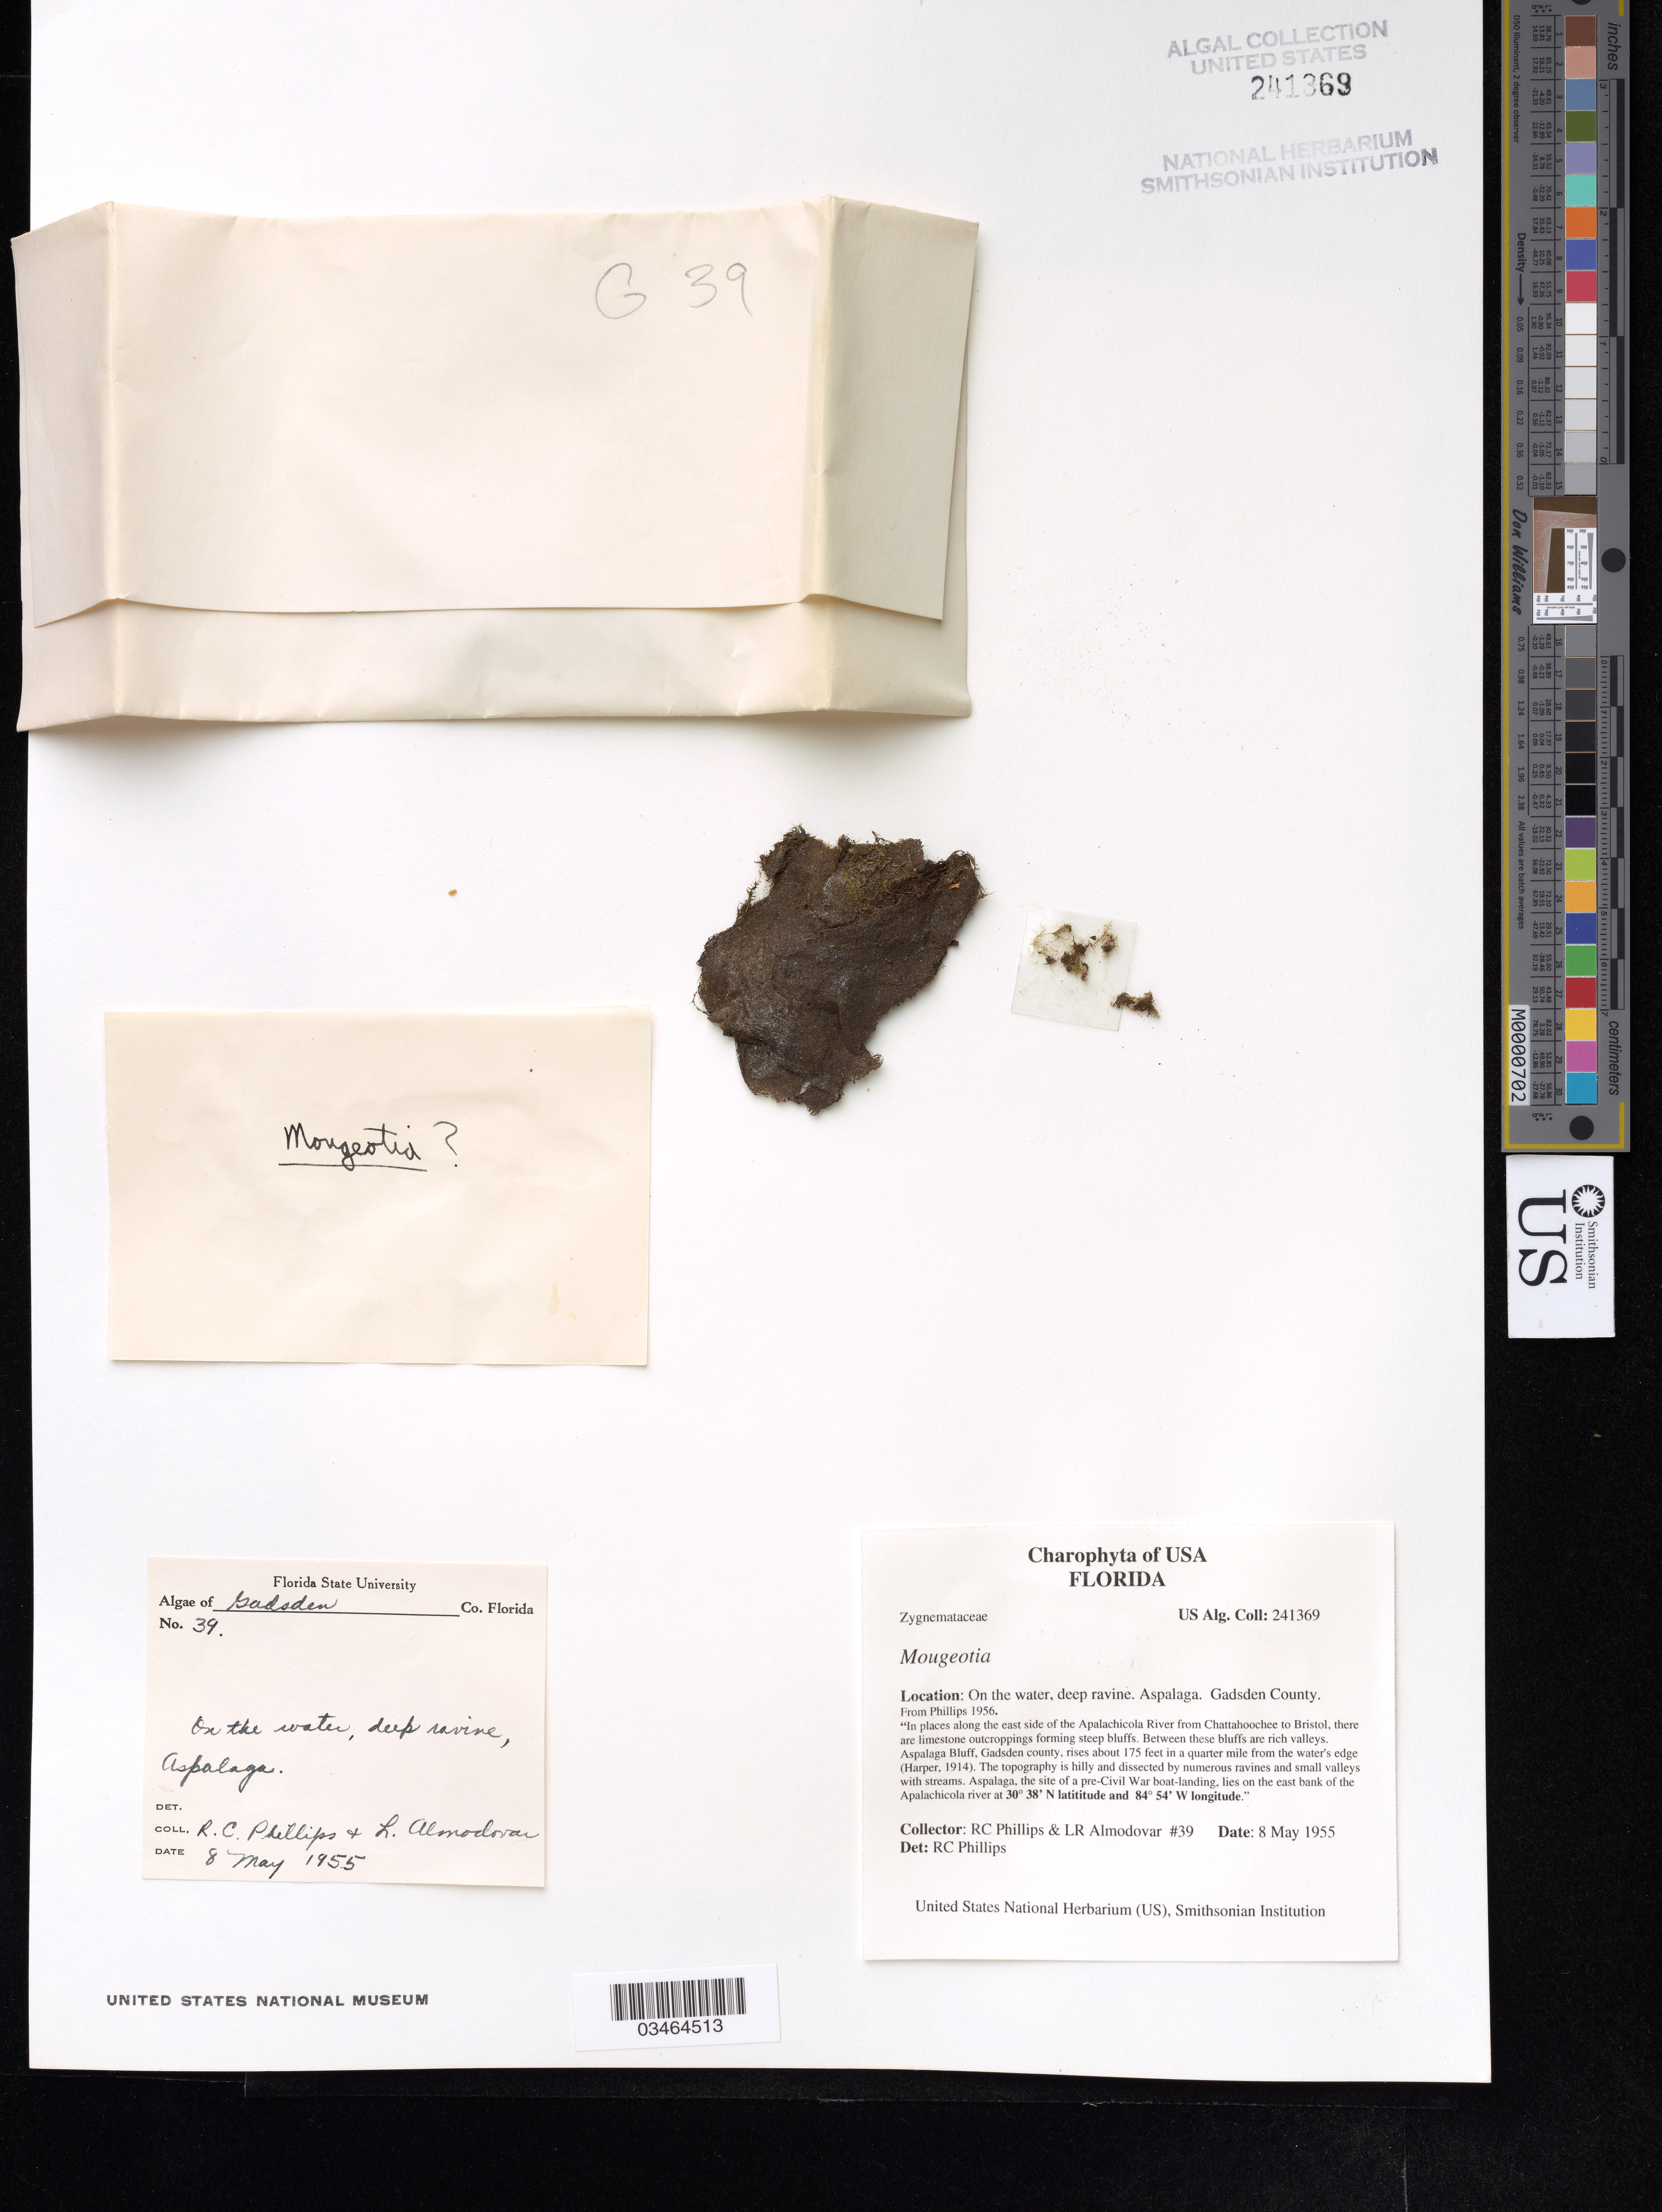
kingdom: Plantae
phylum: Charophyta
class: Zygnematophyceae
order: Zygnematales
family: Zygnemataceae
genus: Mougeotia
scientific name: Mougeotia sp.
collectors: R. Phillips & L. Almodovar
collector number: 39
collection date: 1955-05-08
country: United States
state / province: Florida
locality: Aspalaga. Gadsden County.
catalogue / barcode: US 241369